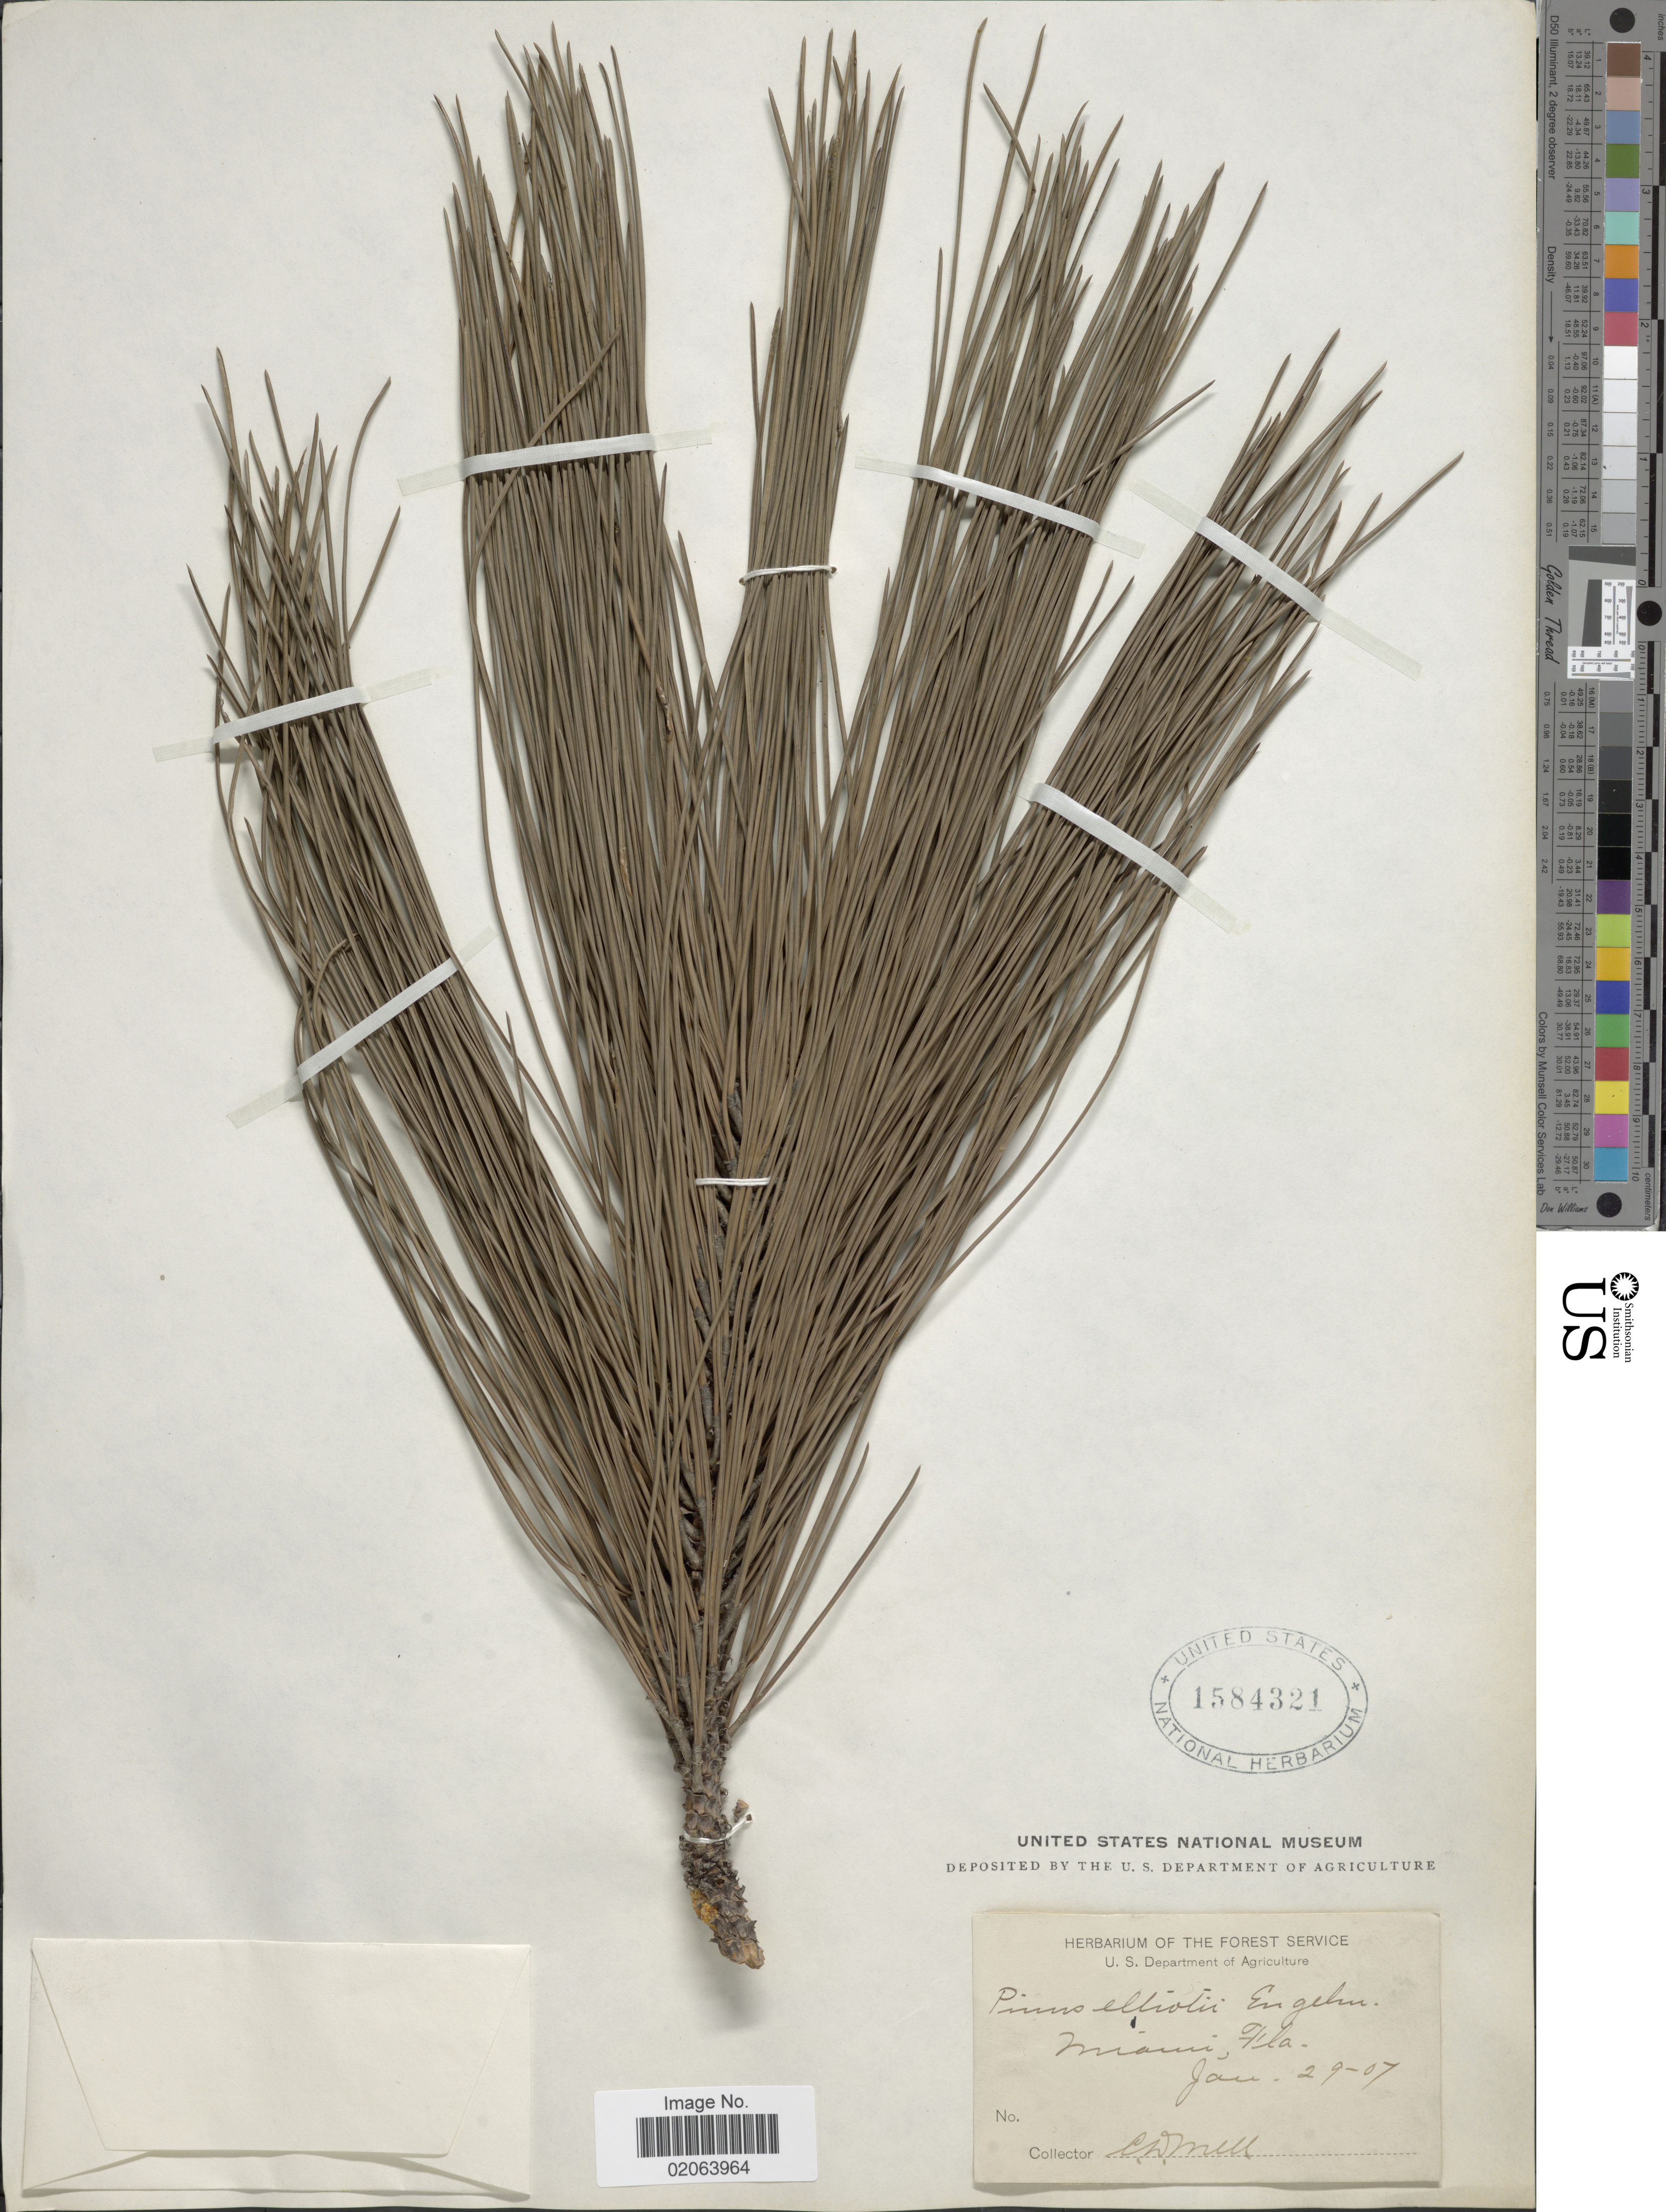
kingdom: Plantae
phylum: Tracheophyta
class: Pinopsida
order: Pinales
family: Pinaceae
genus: Pinus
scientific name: Pinus elliottii var. densa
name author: Little & K.W. Dorman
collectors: C. D. Mell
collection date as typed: Transcribed d/m/y: 29/1/7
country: United States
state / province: Florida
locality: Miami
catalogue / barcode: US 1584321